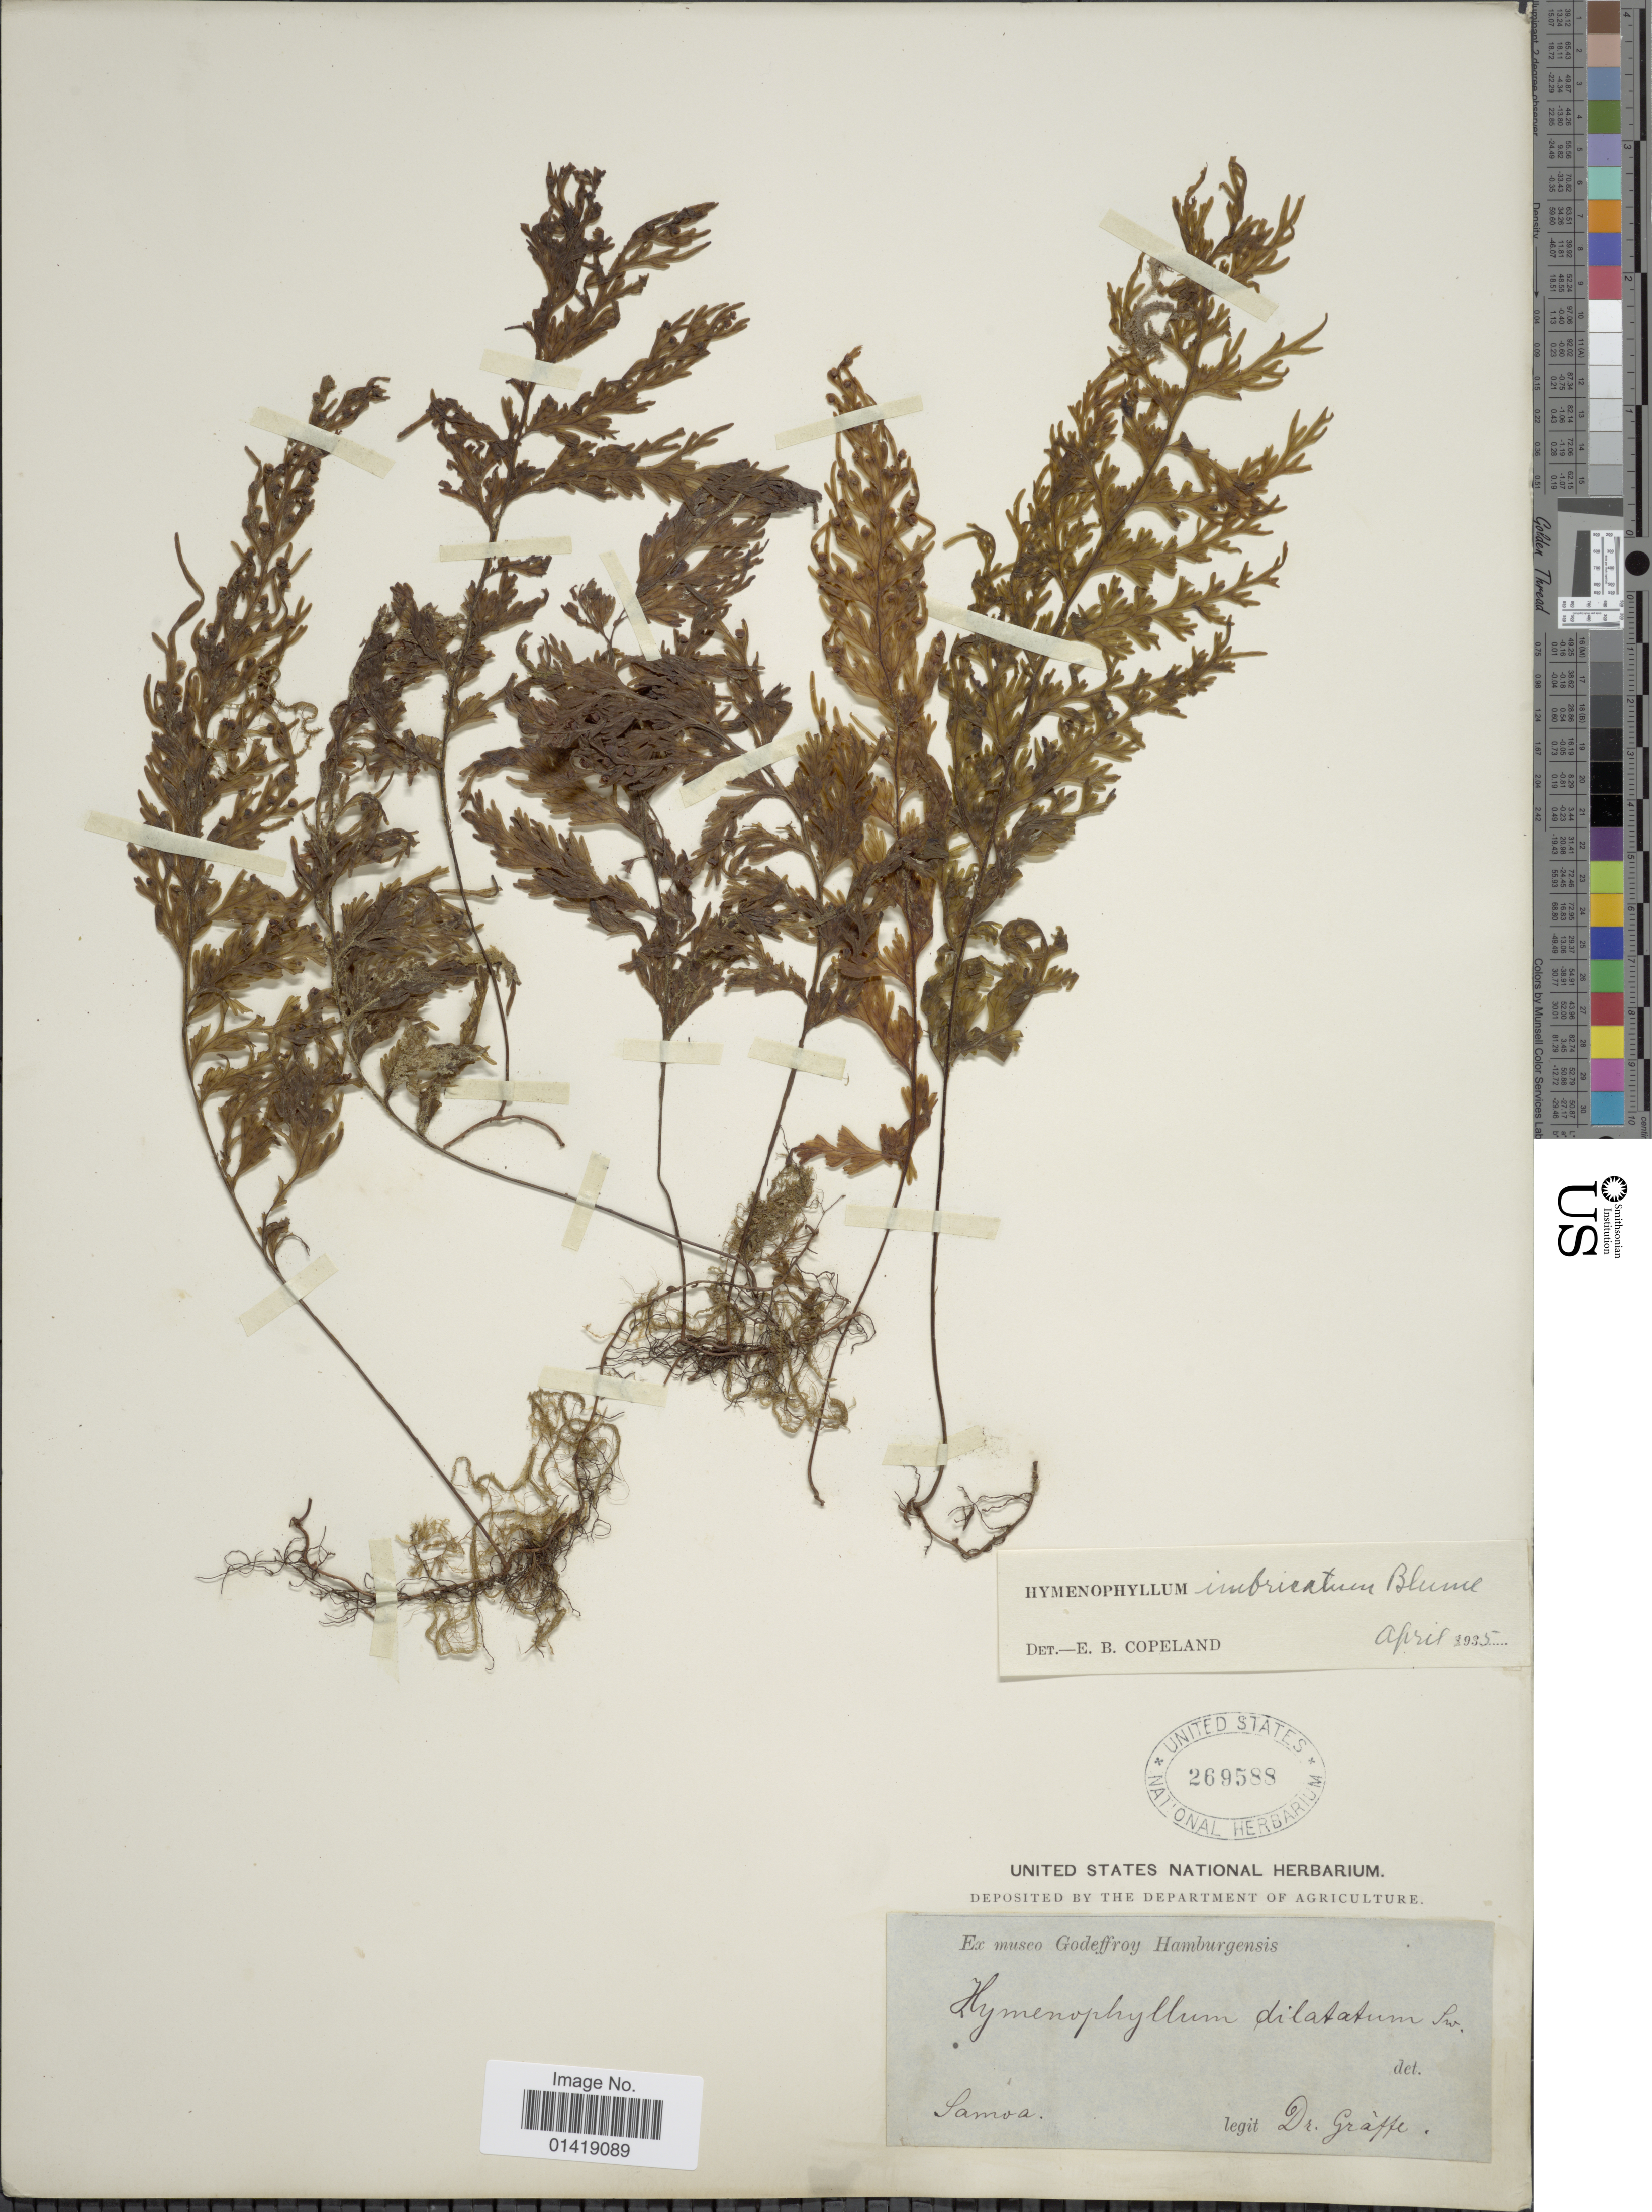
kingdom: Plantae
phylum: Tracheophyta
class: Polypodiopsida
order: Hymenophyllales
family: Hymenophyllaceae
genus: Hymenophyllum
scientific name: Hymenophyllum imbricatum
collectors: Graffe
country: American Samoa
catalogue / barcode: US 269588